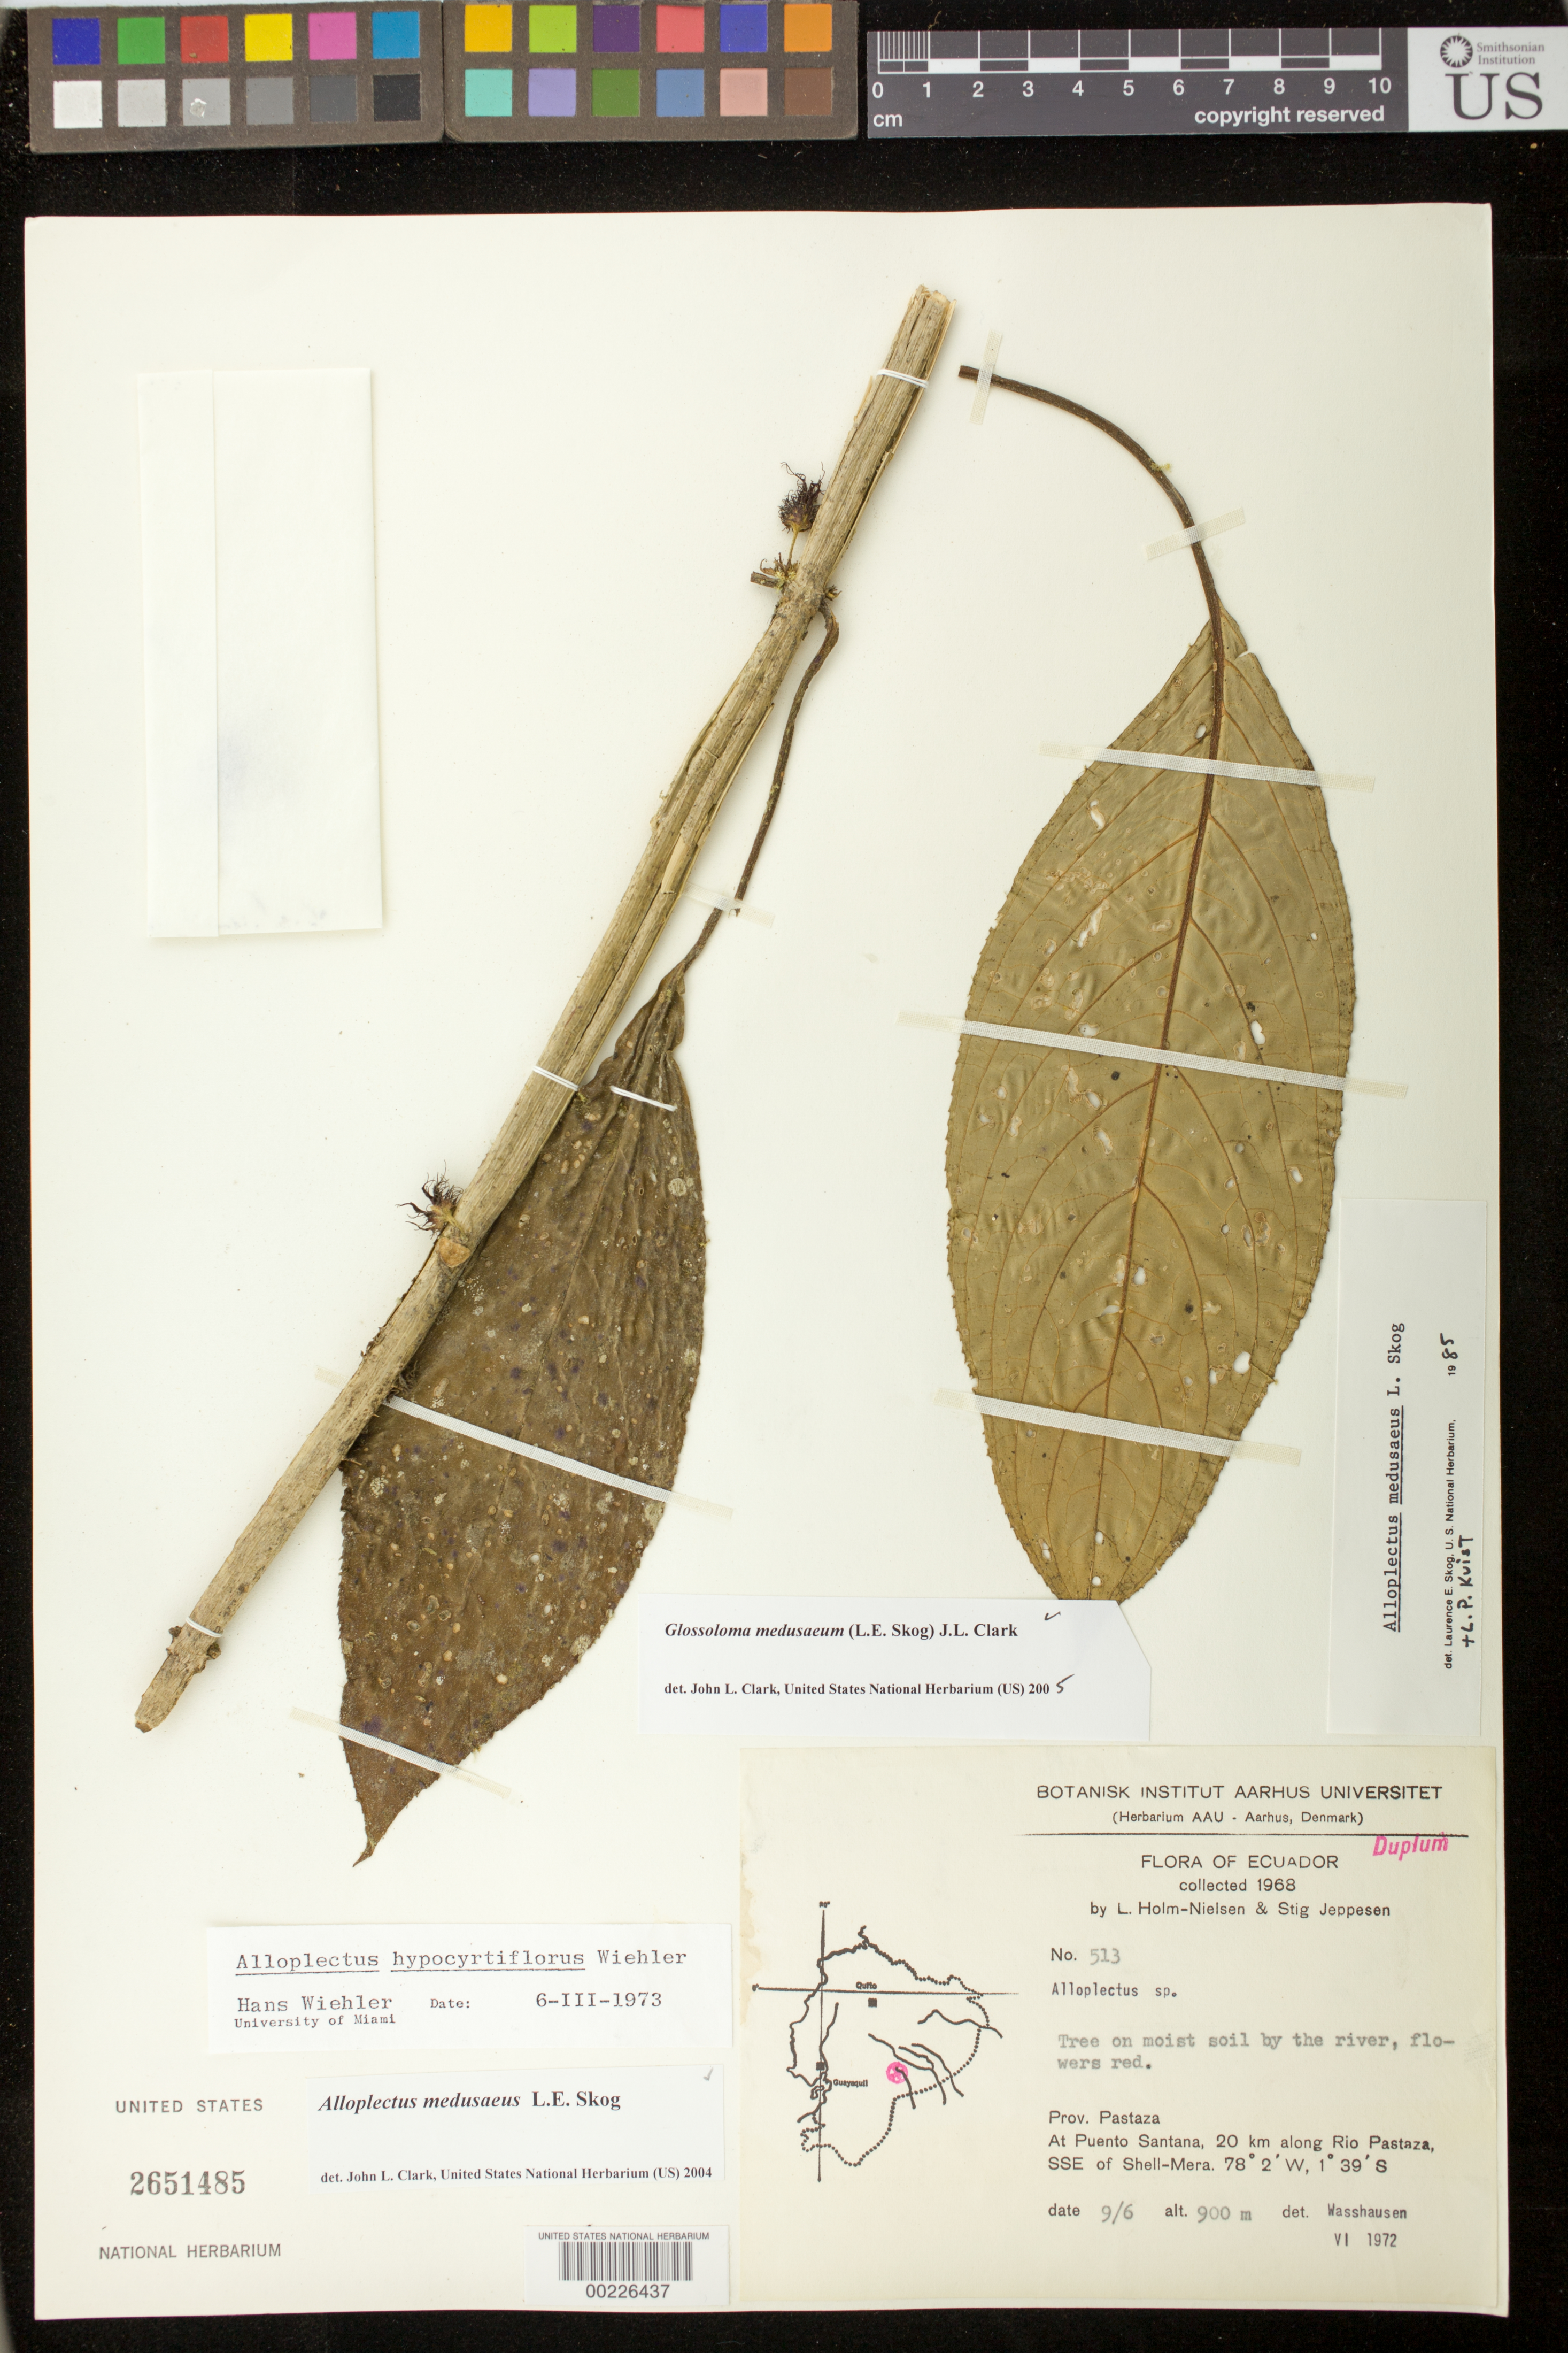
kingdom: Plantae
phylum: Tracheophyta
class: Magnoliopsida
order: Lamiales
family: Gesneriaceae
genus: Glossoloma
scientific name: Glossoloma medusaeum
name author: (L.E. Skog) J.L. Clark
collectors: L. B. Holm-Nielsen & S. Jeppesen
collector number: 513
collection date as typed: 09 Jun 1968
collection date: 1968-06-09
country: Ecuador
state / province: Pastaza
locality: At Puento Santana, 20 km along Rio Pastaza, SSE of Shell-Mera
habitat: Tree on moist soil by the river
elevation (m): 900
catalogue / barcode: US 2651485